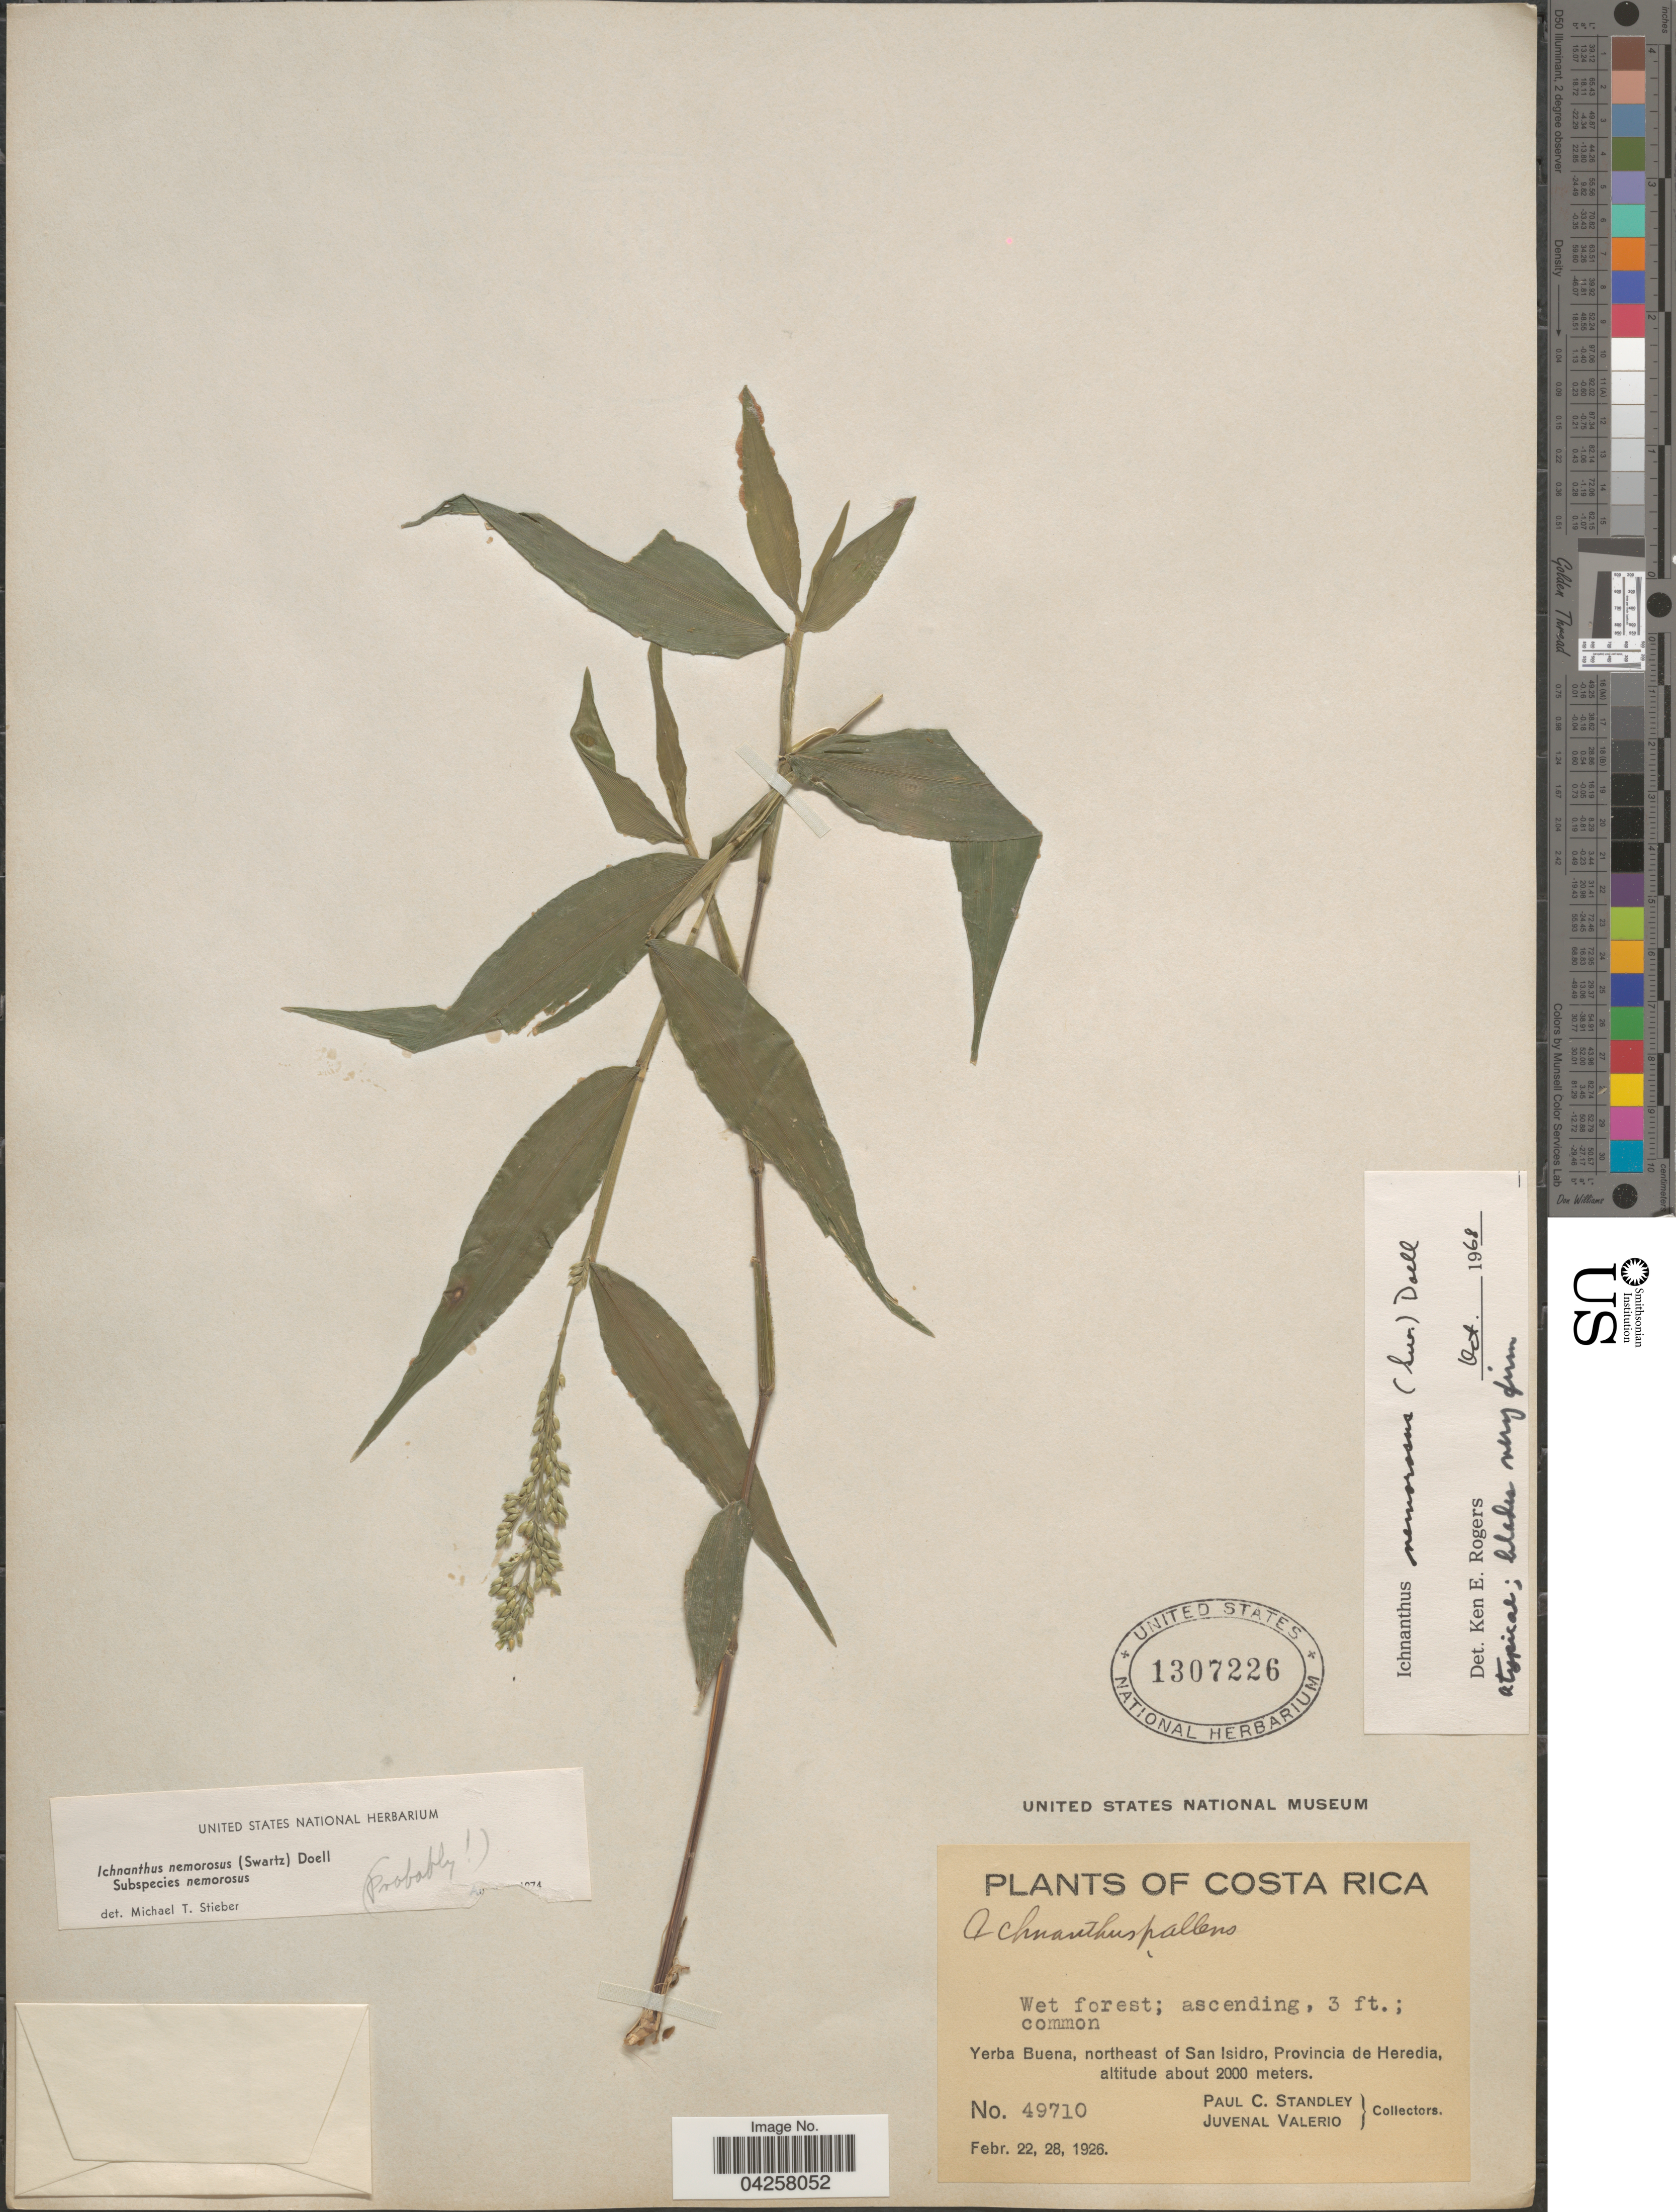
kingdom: Plantae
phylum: Tracheophyta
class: Liliopsida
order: Poales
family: Poaceae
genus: Ichnanthus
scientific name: Ichnanthus nemorosus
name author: (Sw.) Döll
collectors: P. C. Standley & J. Valerio R.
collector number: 49710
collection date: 1926-02-22/1926-02-28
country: Costa Rica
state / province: Heredia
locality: Yerba Buena, northeast of San Isidro.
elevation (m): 2000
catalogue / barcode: US 1307226